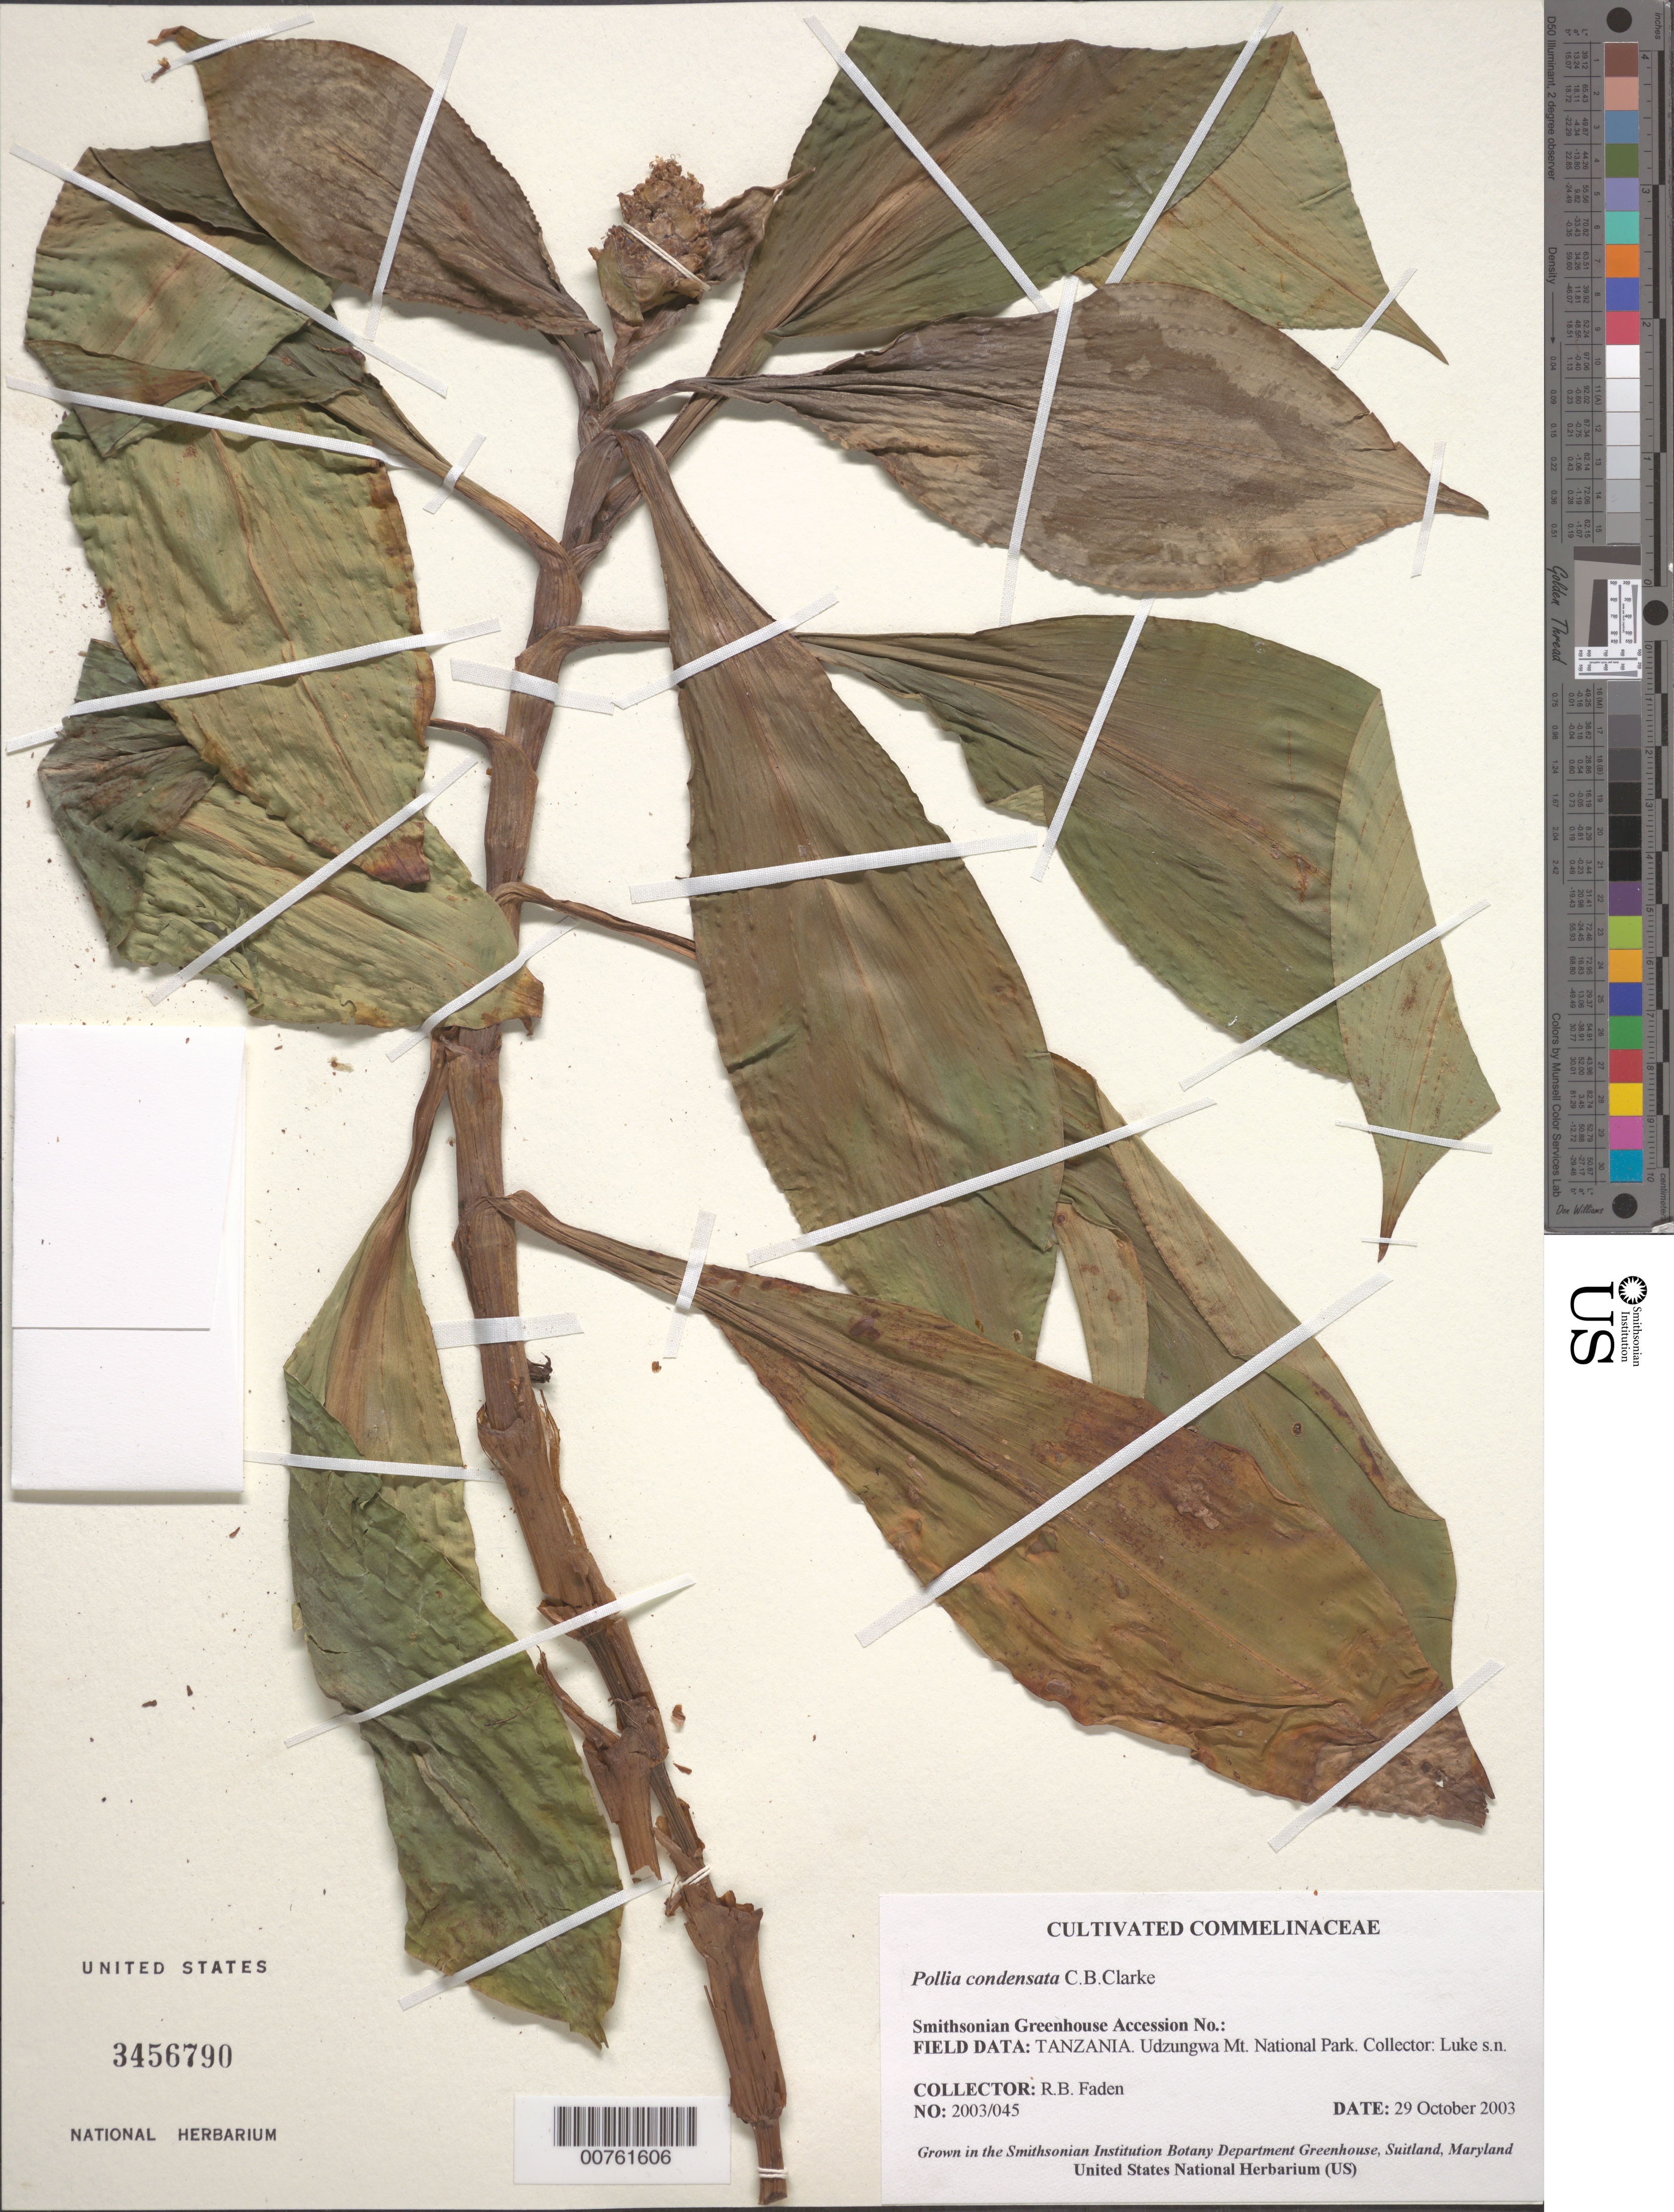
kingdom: Plantae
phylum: Tracheophyta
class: Liliopsida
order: Commelinales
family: Commelinaceae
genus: Pollia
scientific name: Pollia condensata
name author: C.B. Clarke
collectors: R. B. Faden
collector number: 2003/045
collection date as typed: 29 Oct 2003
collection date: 2003-10-29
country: Tanzania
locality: Udzungwa Mt. National Park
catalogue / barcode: US 3456790